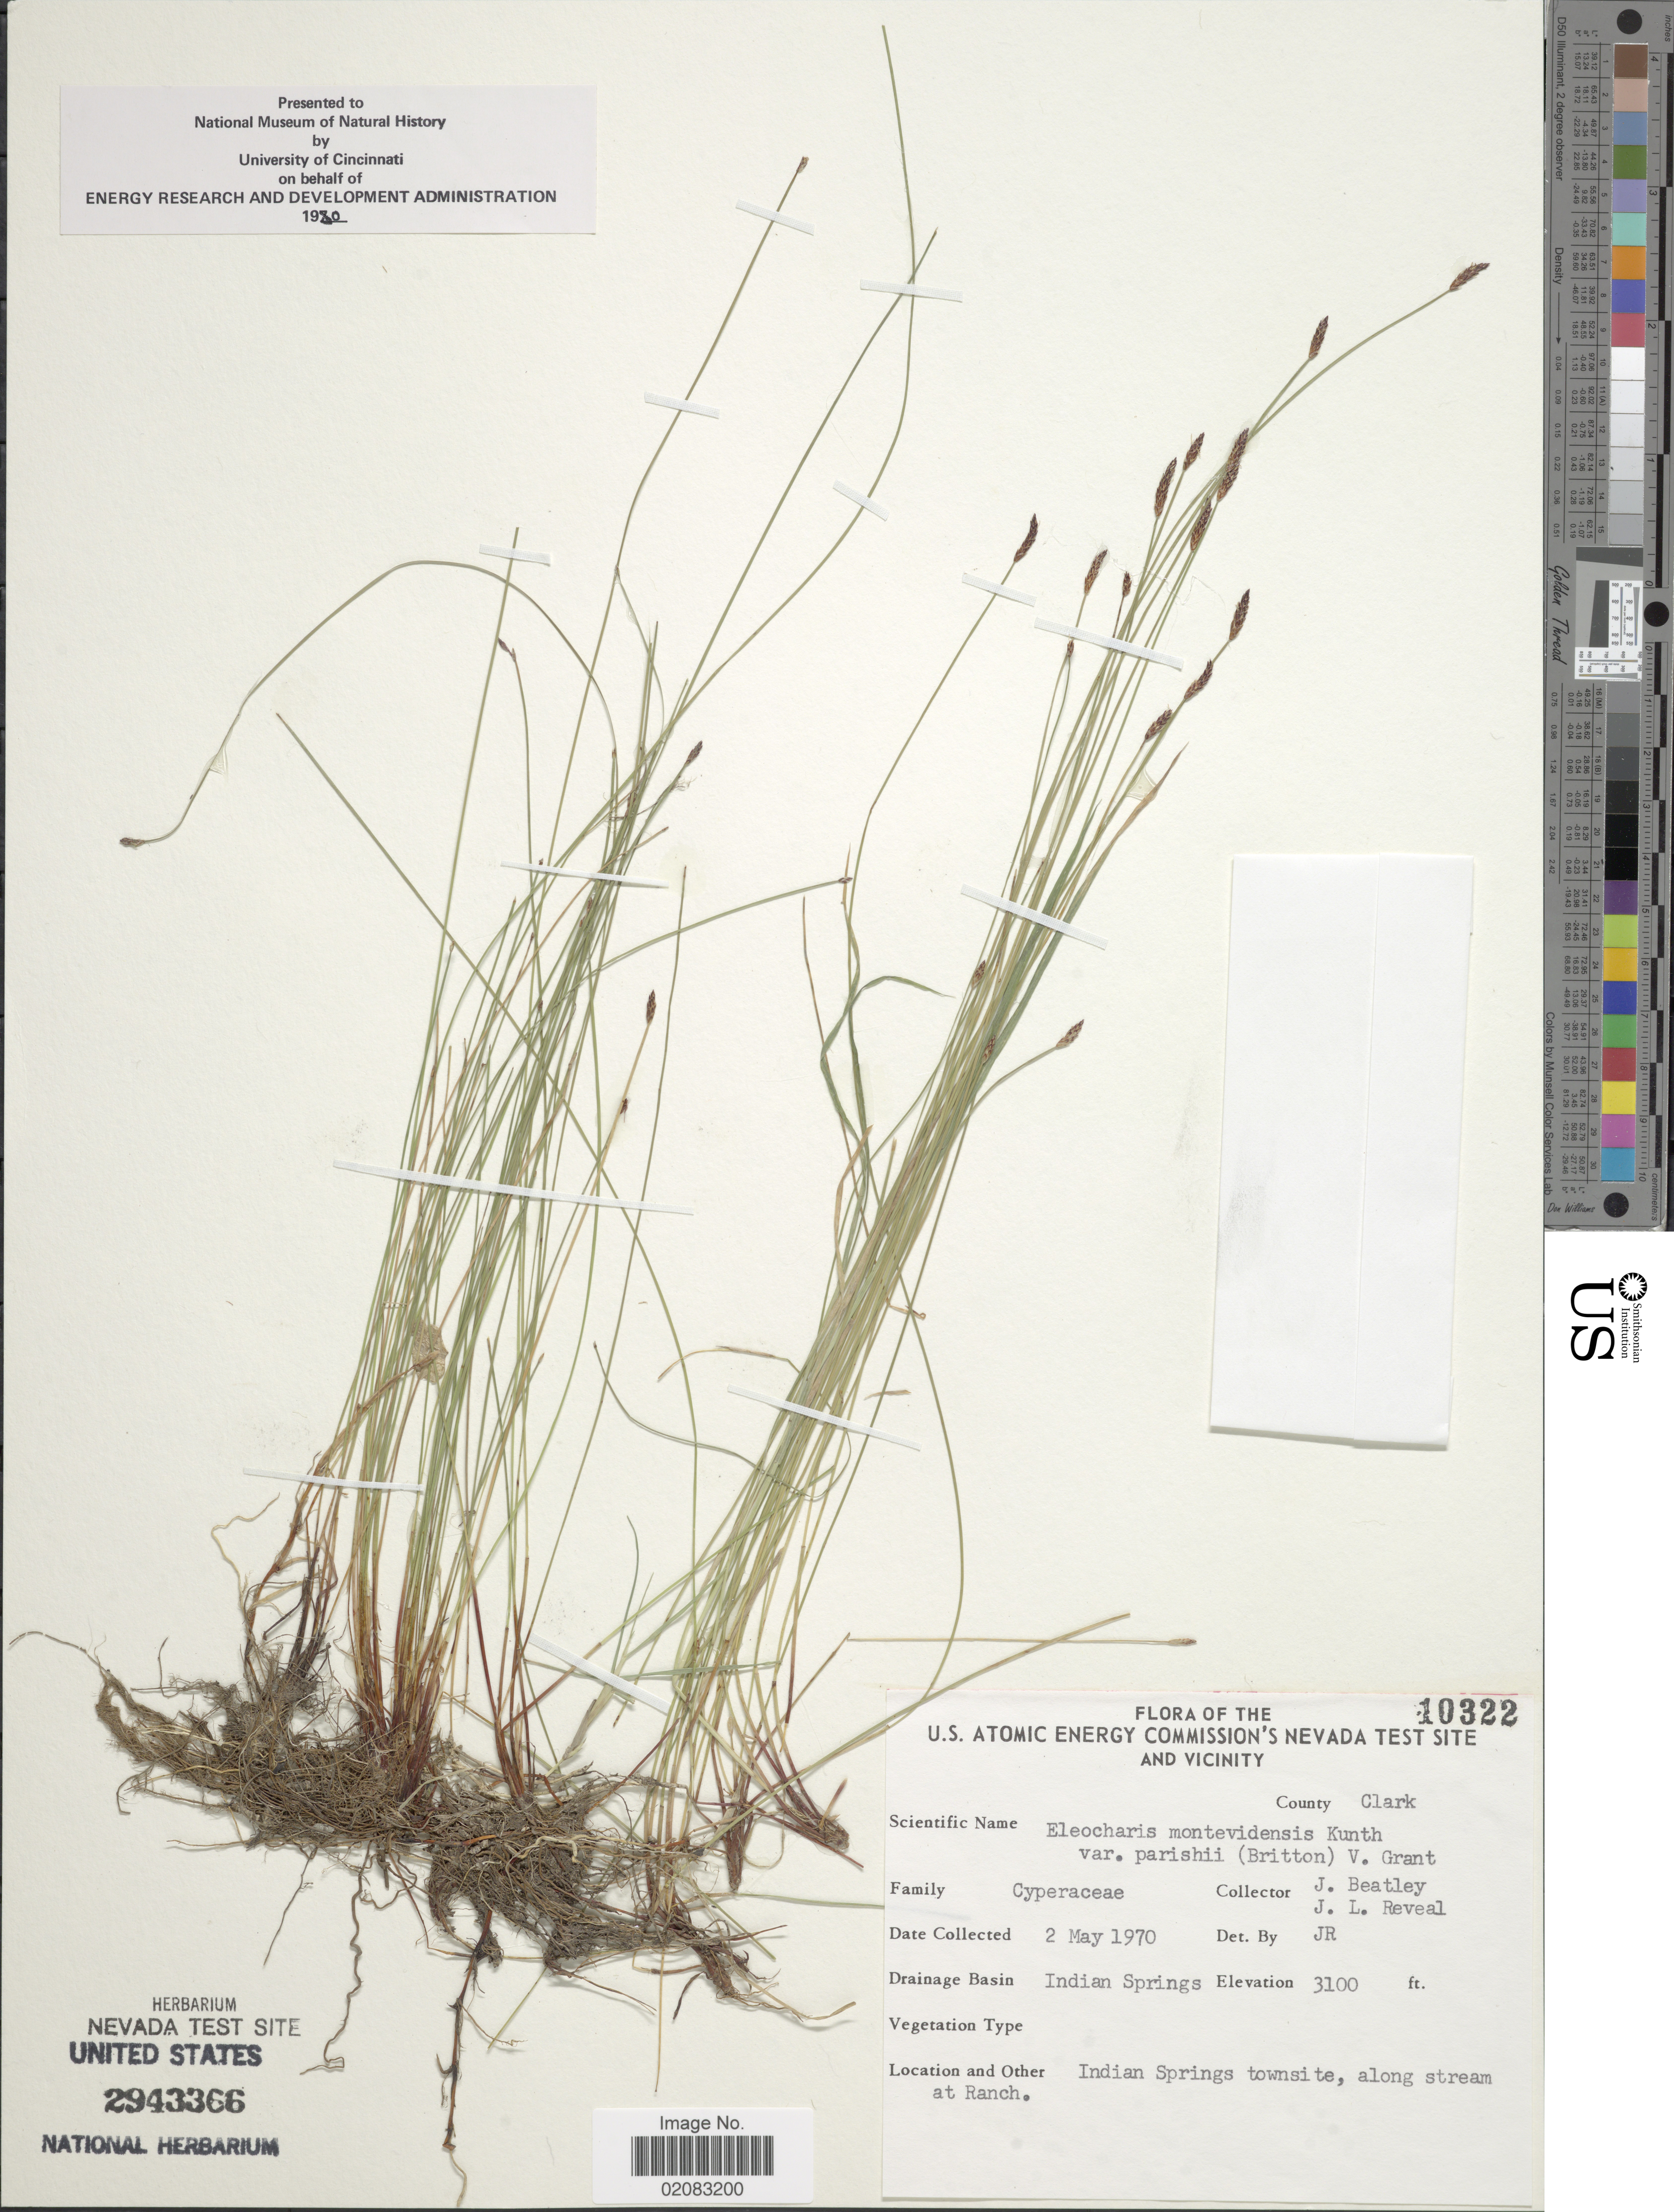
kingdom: Plantae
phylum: Tracheophyta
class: Liliopsida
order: Poales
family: Cyperaceae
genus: Eleocharis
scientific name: Eleocharis parishii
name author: Britton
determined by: Strong, Mark T., (BOT), Smithsonian Institution - National Museum of Natural History (UNITED STATES)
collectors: J. C. Beatley & J. L. Reveal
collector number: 10322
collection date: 1970-05-02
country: United States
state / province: Nevada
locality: U.S. Atomic Energy Commision's Nevada Test Site and Vicinity, County Clark, Drainage Basin Indian Springs, Indian Springs townsite, along stream at Ranch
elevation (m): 945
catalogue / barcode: US 2943366